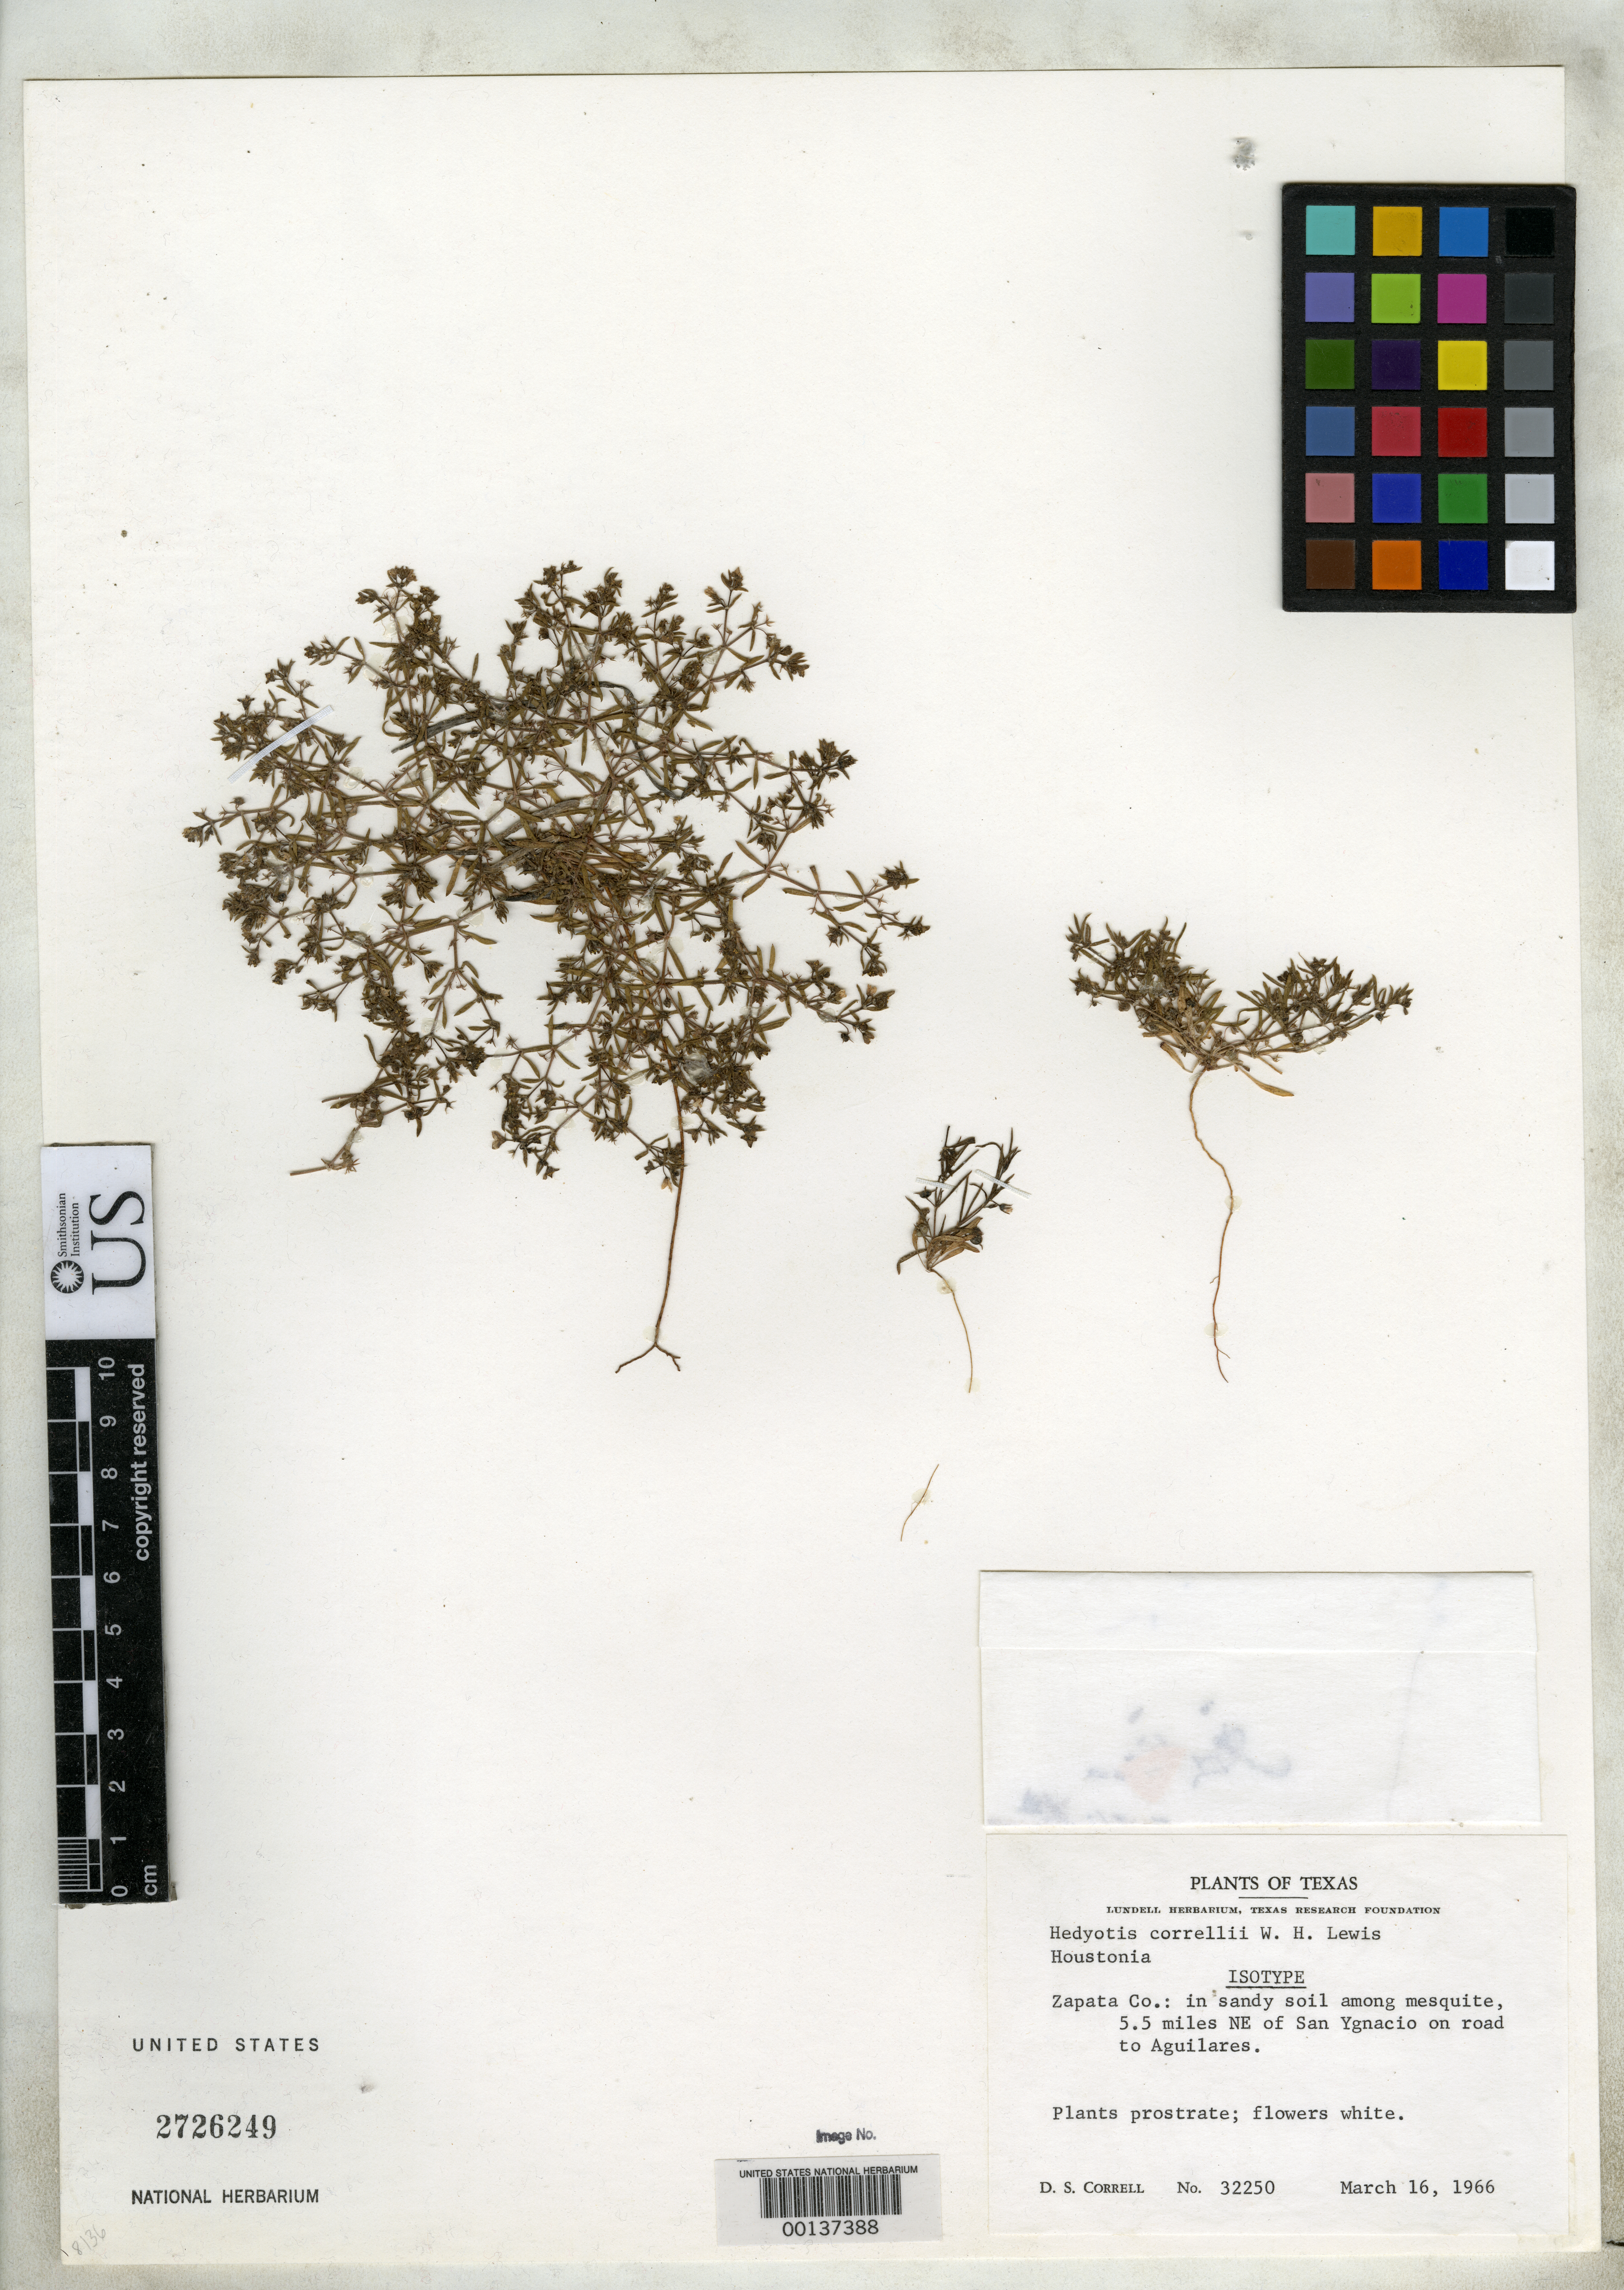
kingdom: Plantae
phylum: Tracheophyta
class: Magnoliopsida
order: Gentianales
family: Rubiaceae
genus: Hedyotis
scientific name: Hedyotis correllii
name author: W.H. Lewis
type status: Isotype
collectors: D. S. Correll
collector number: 32250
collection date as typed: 16 Mar 1966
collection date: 1966-03-16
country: United States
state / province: Texas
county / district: Zapata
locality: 5.5 miles NE of San Ygnacio, road to Aguilares.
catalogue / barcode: US 2726249